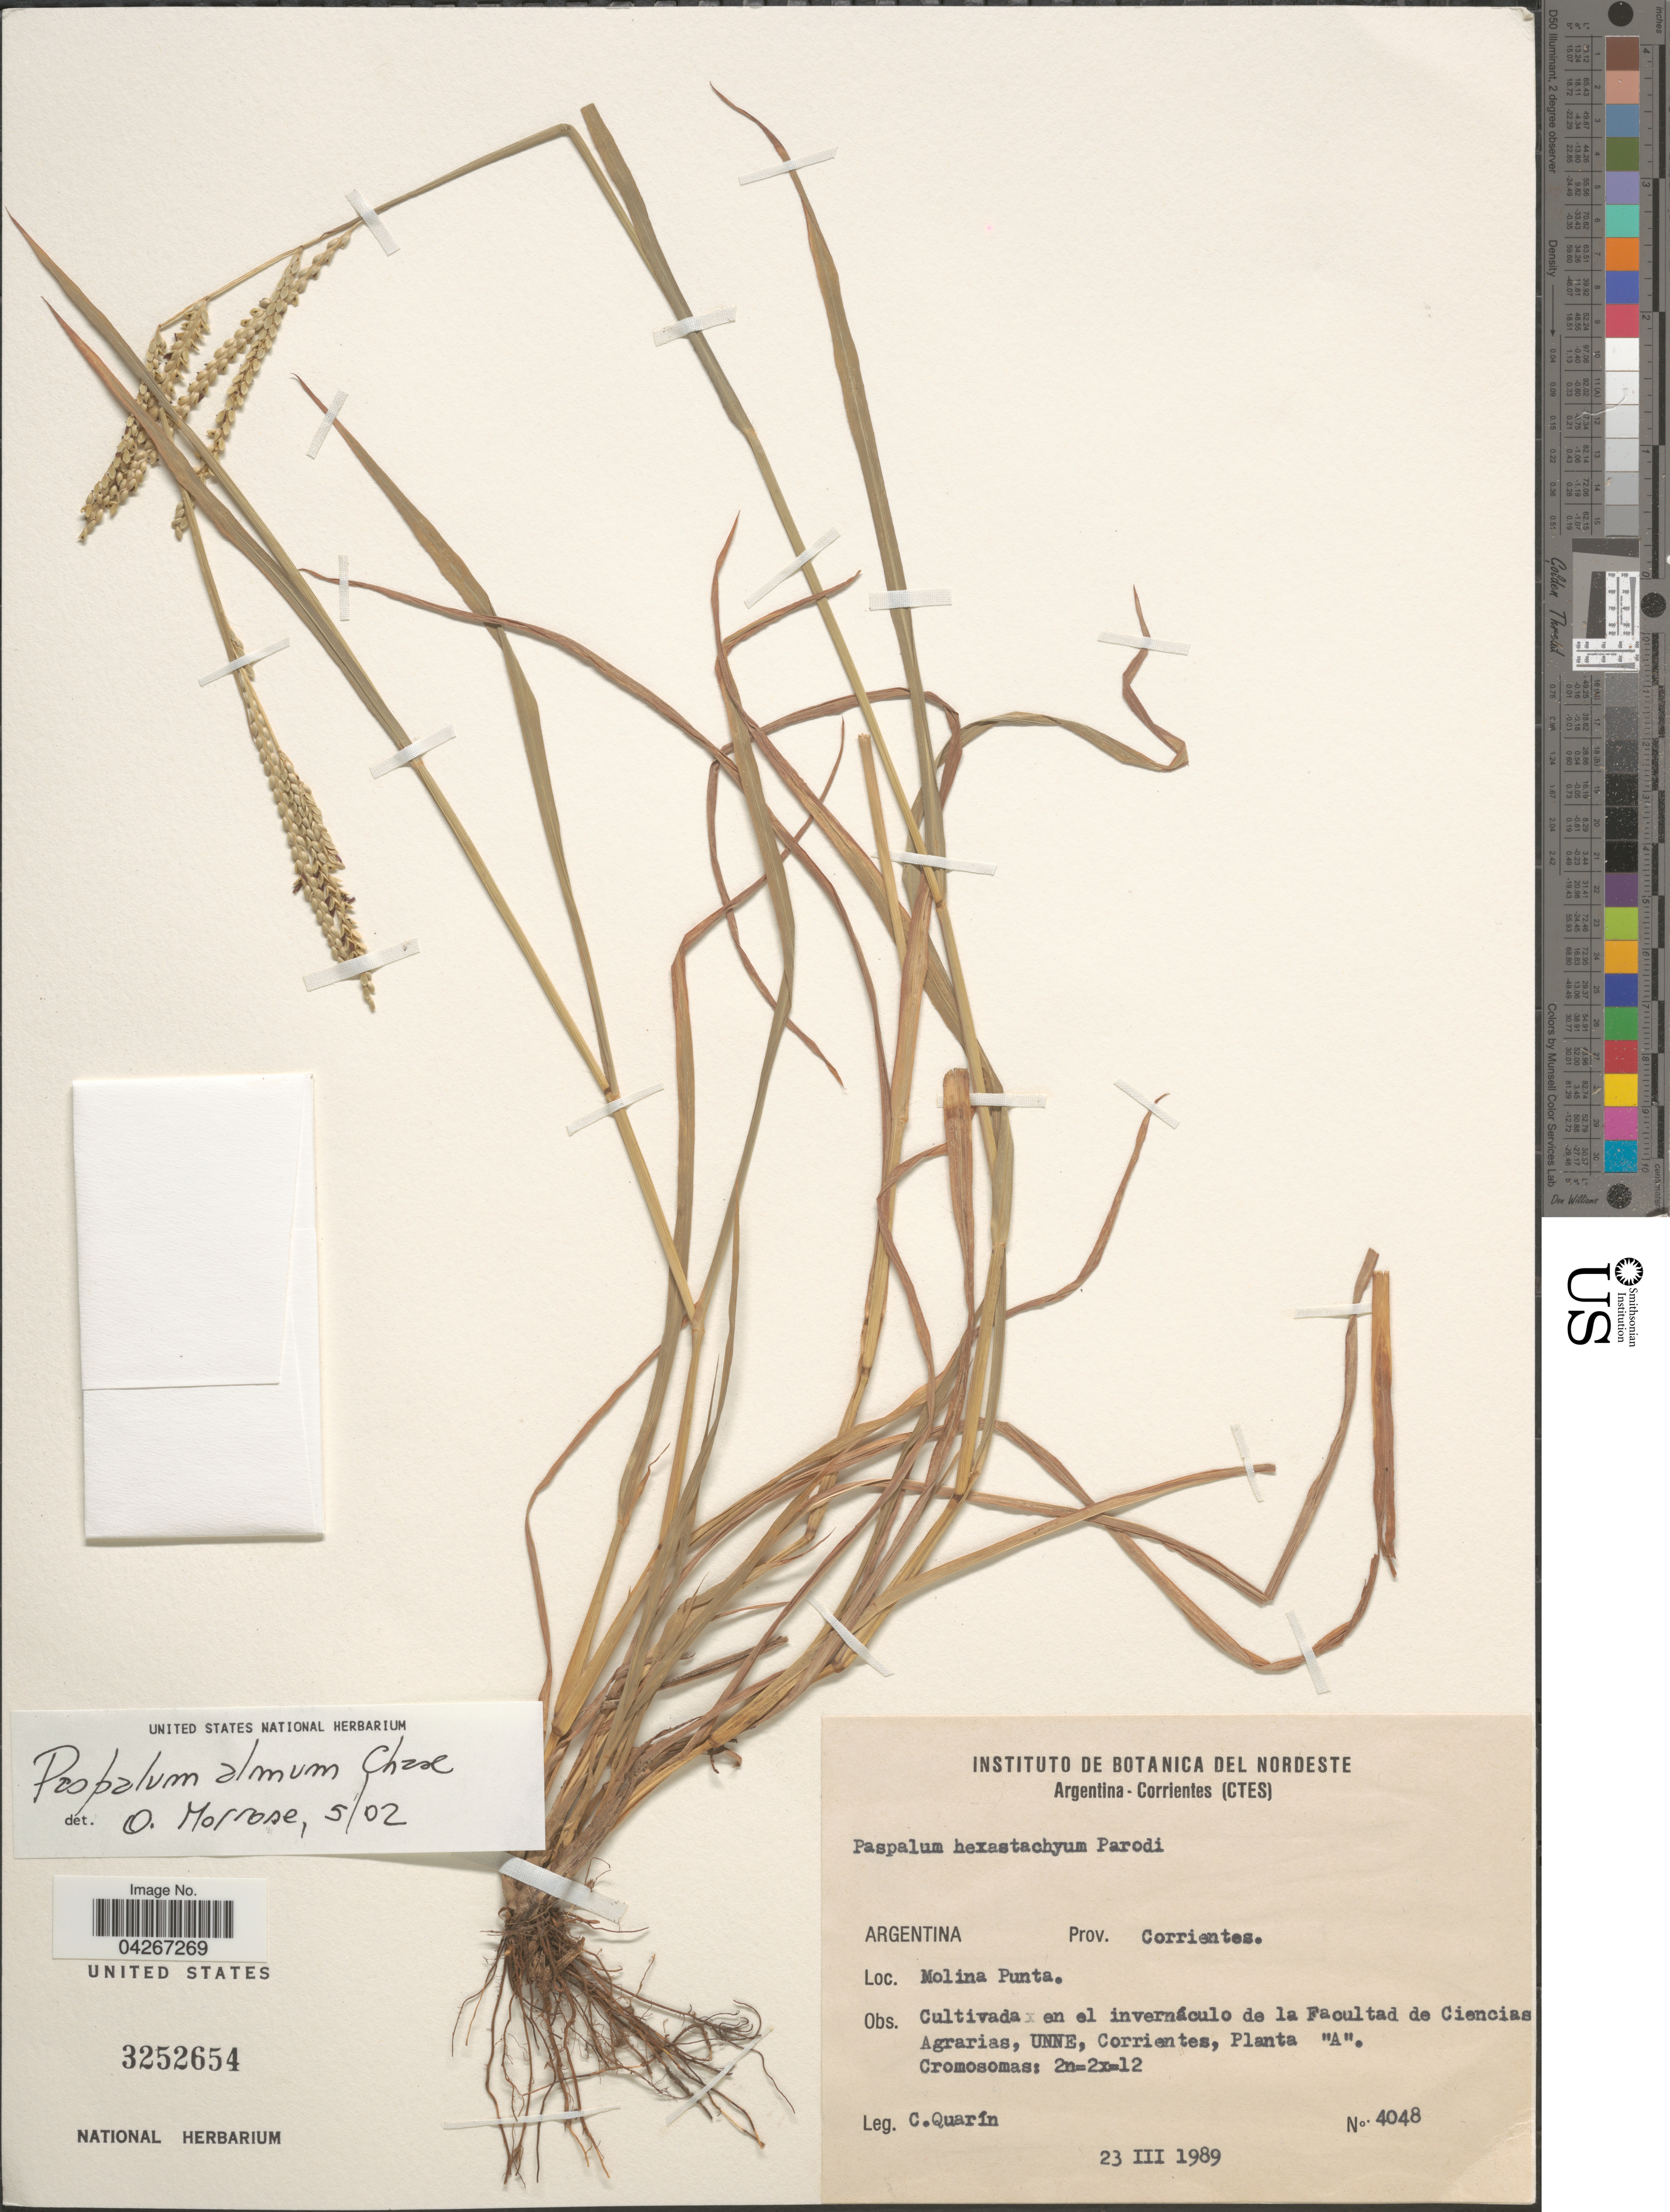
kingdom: Plantae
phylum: Tracheophyta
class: Liliopsida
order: Poales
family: Poaceae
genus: Paspalum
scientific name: Paspalum almum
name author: Chase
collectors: C. Quarín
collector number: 4048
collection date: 1989-03-23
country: Argentina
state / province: Corrientes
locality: Molina Punta. En el invernáculo de la Facultad de Ciencias Agrarias, UNNE, Corrientes, Planta "A".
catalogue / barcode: US 3252654